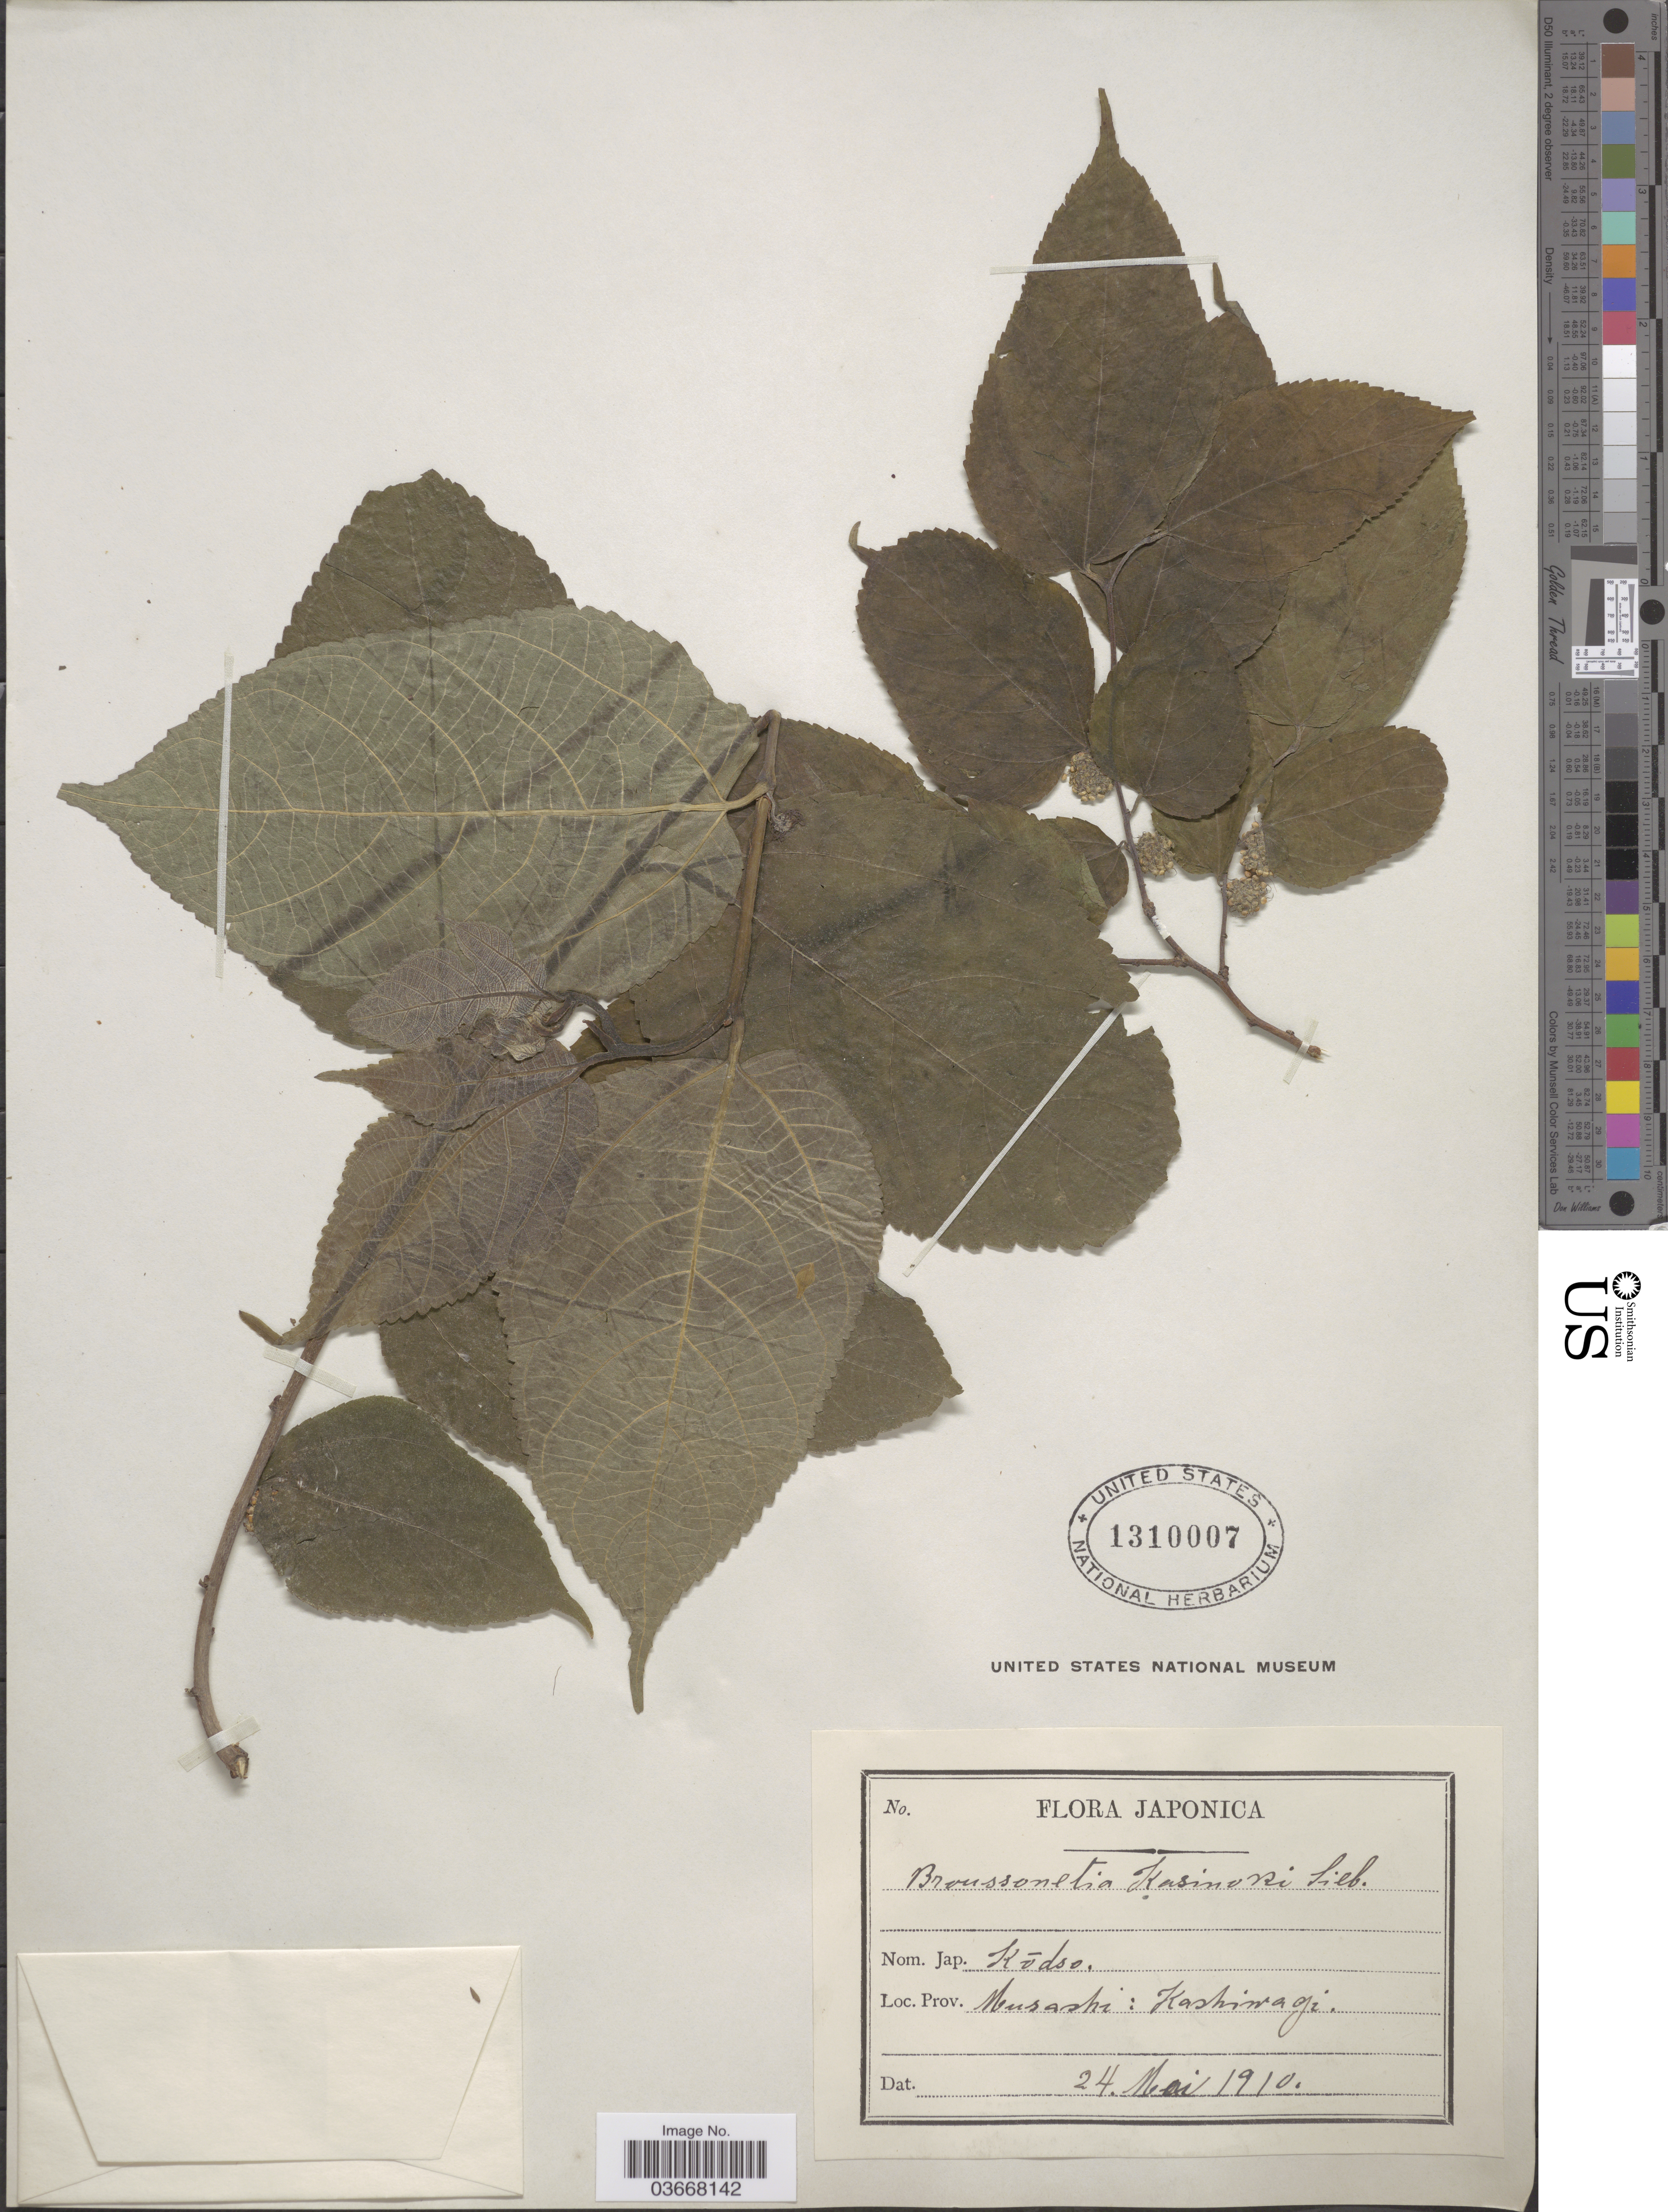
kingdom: Plantae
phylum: Tracheophyta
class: Magnoliopsida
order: Rosales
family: Moraceae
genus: Broussonetia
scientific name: Broussonetia kazinoki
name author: Siebold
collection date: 1910-05-24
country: Japan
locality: Prov. Musashi: Kashiwagi.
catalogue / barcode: US 1310007